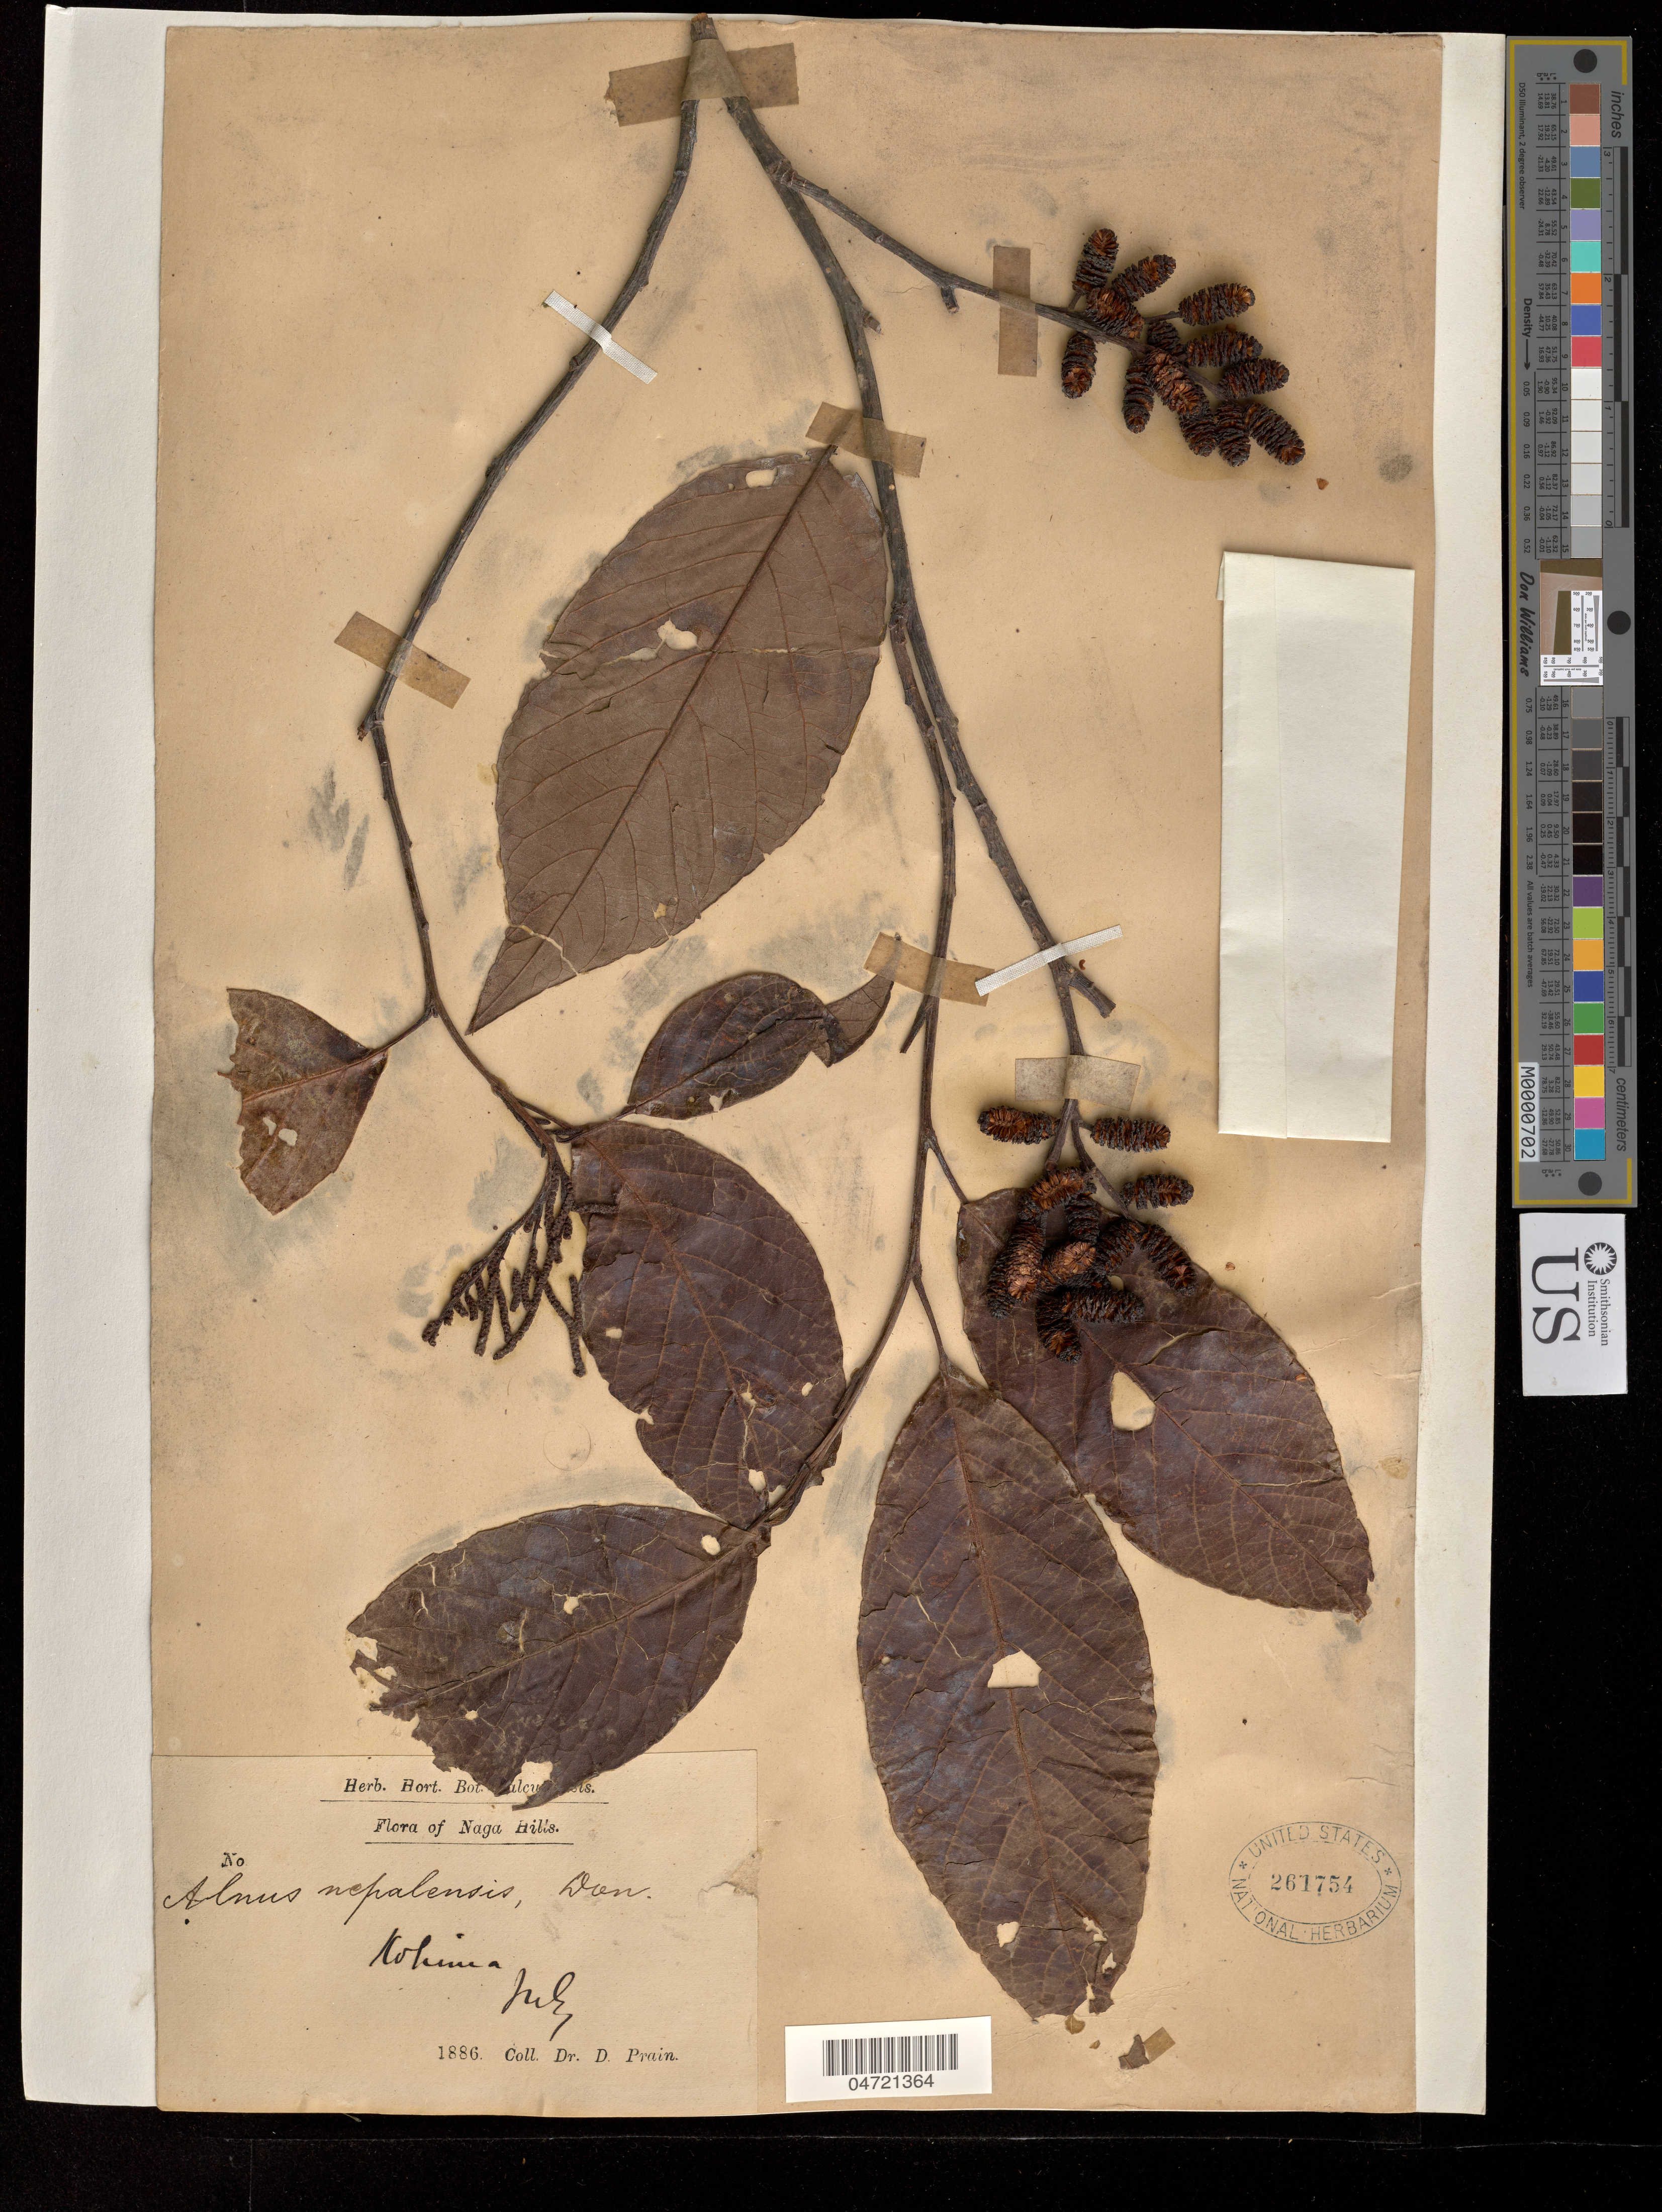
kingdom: Plantae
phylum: Tracheophyta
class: Magnoliopsida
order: Fagales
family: Betulaceae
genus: Alnus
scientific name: Alnus nepalensis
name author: D. Don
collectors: D. Prain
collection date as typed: Jul 1886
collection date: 1886-07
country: India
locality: Haga hills, chedama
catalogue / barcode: US 261754